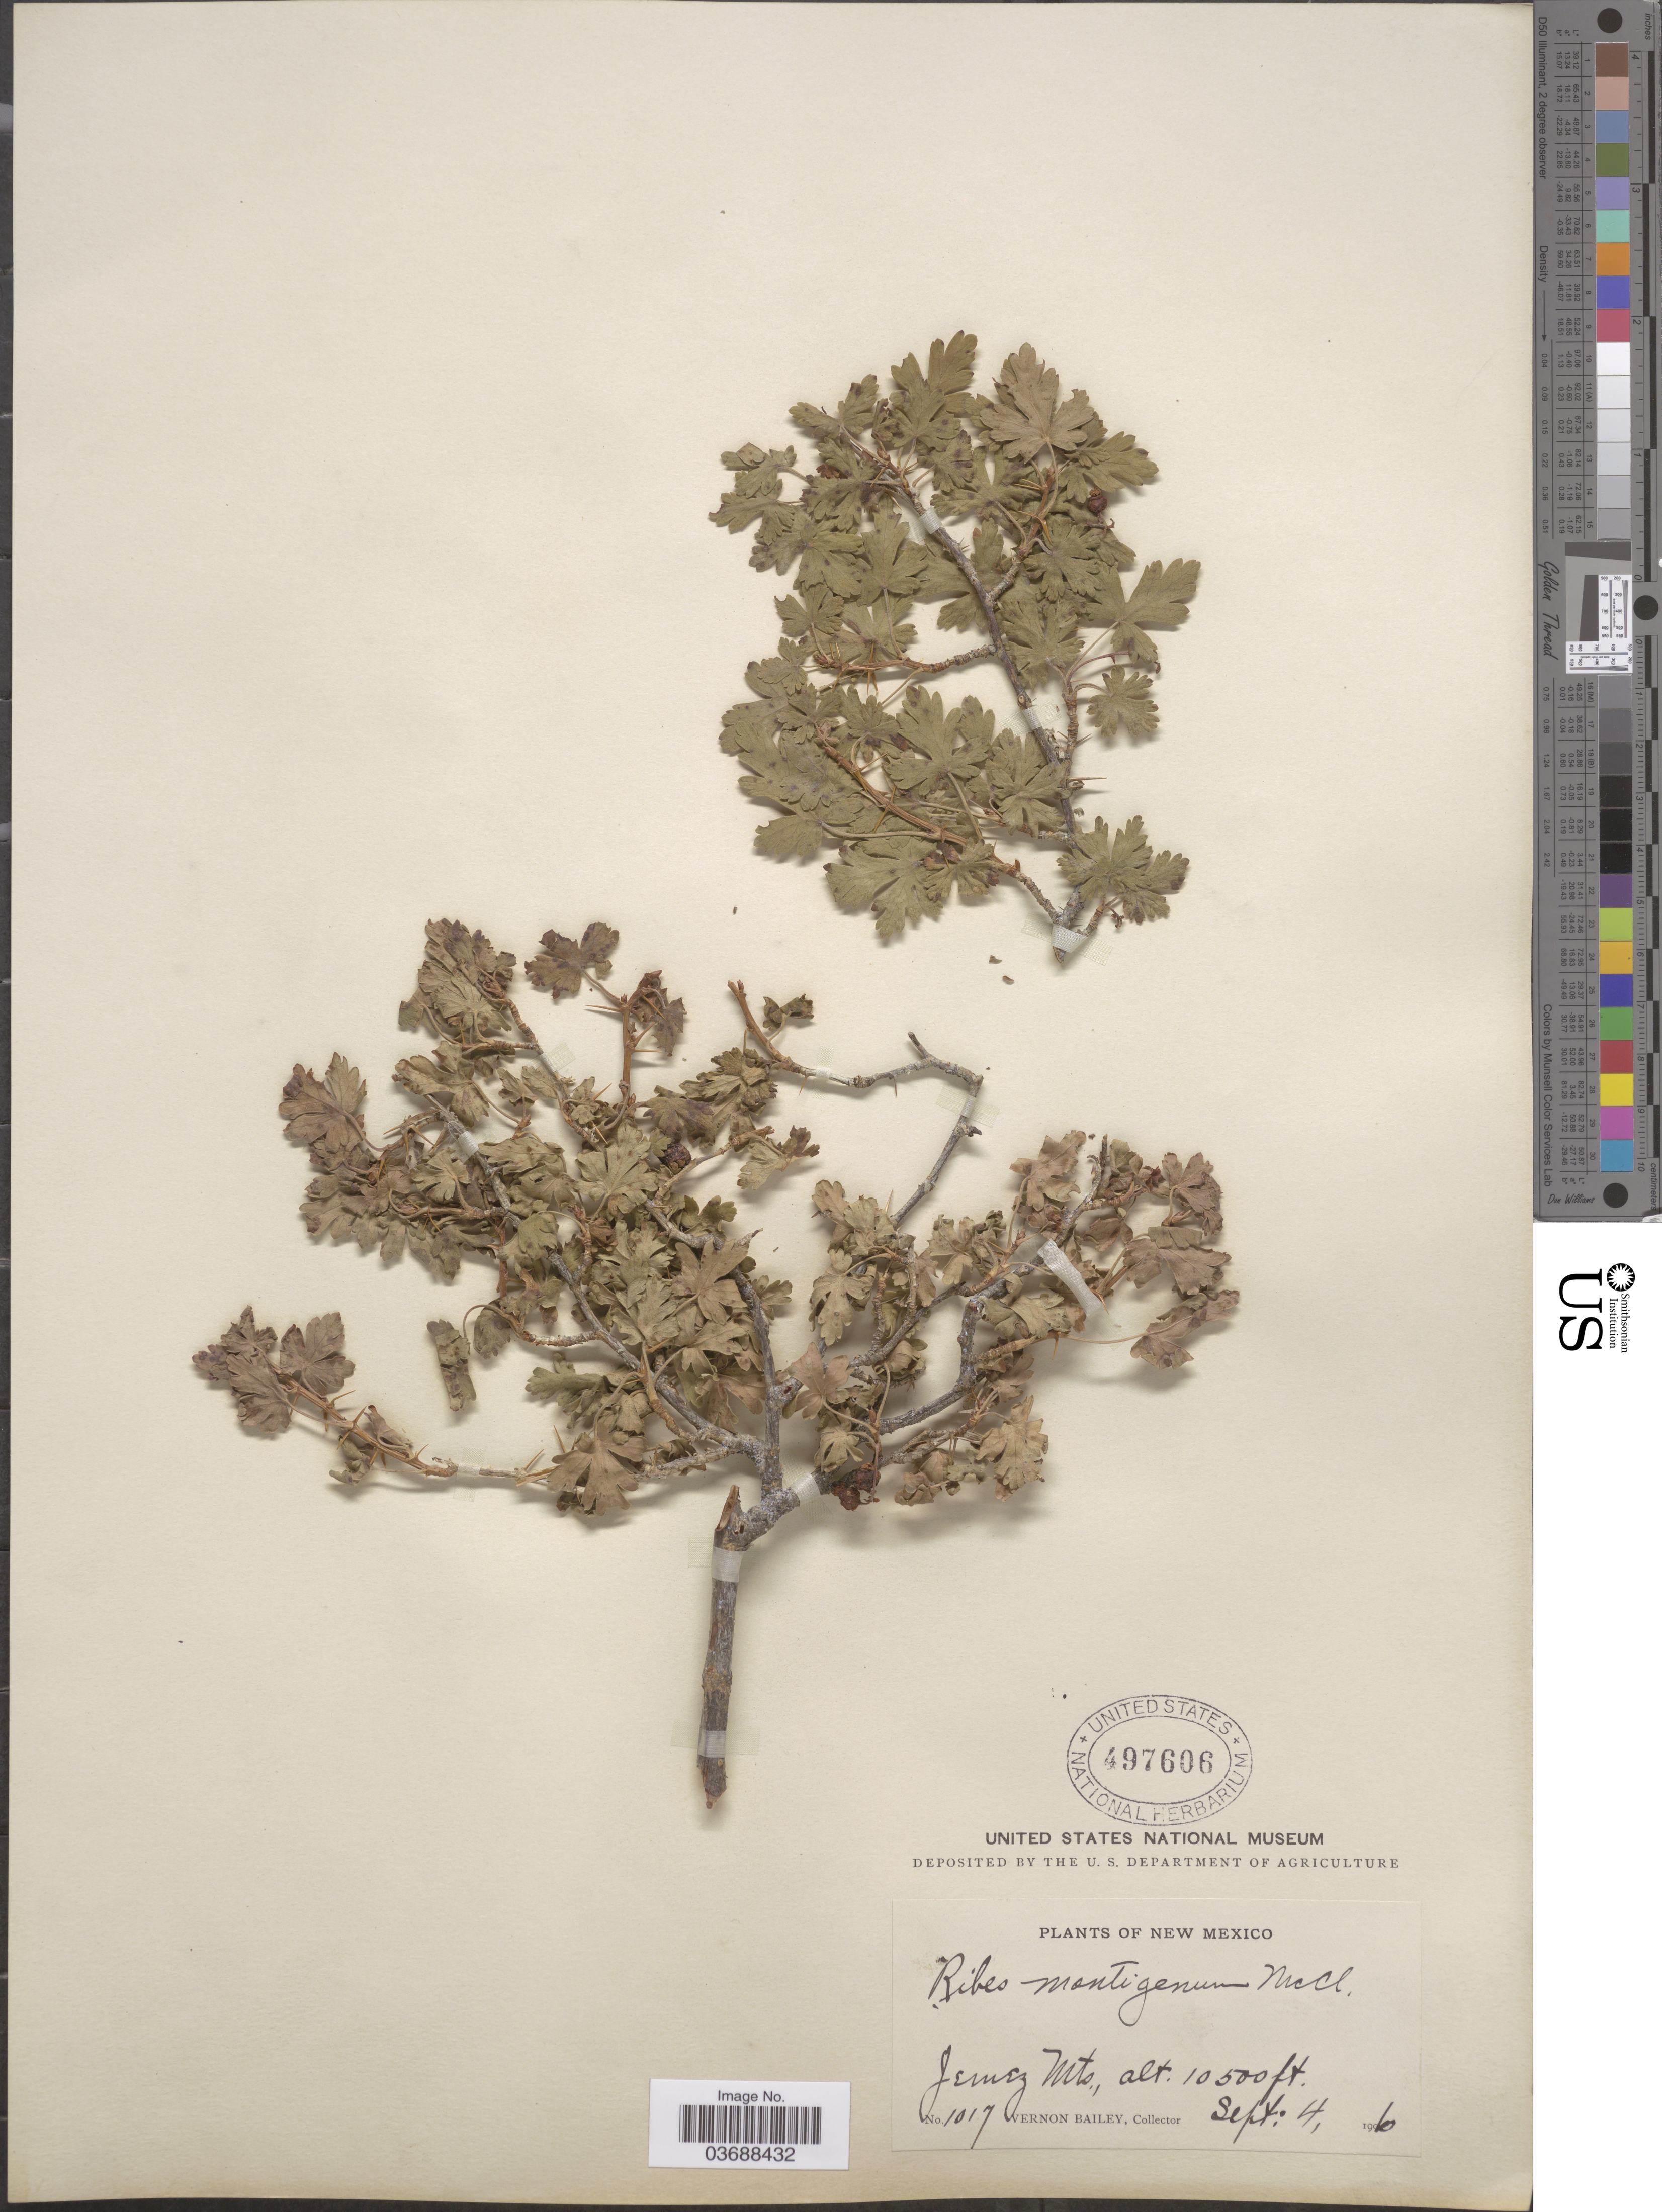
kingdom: Plantae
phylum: Tracheophyta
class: Magnoliopsida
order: Saxifragales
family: Grossulariaceae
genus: Ribes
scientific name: Ribes montigenum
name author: McClatchie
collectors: V. O. Bailey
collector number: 1017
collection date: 1910-09-04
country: United States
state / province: New Mexico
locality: Jemez Mts.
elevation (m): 3200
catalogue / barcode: US 497606